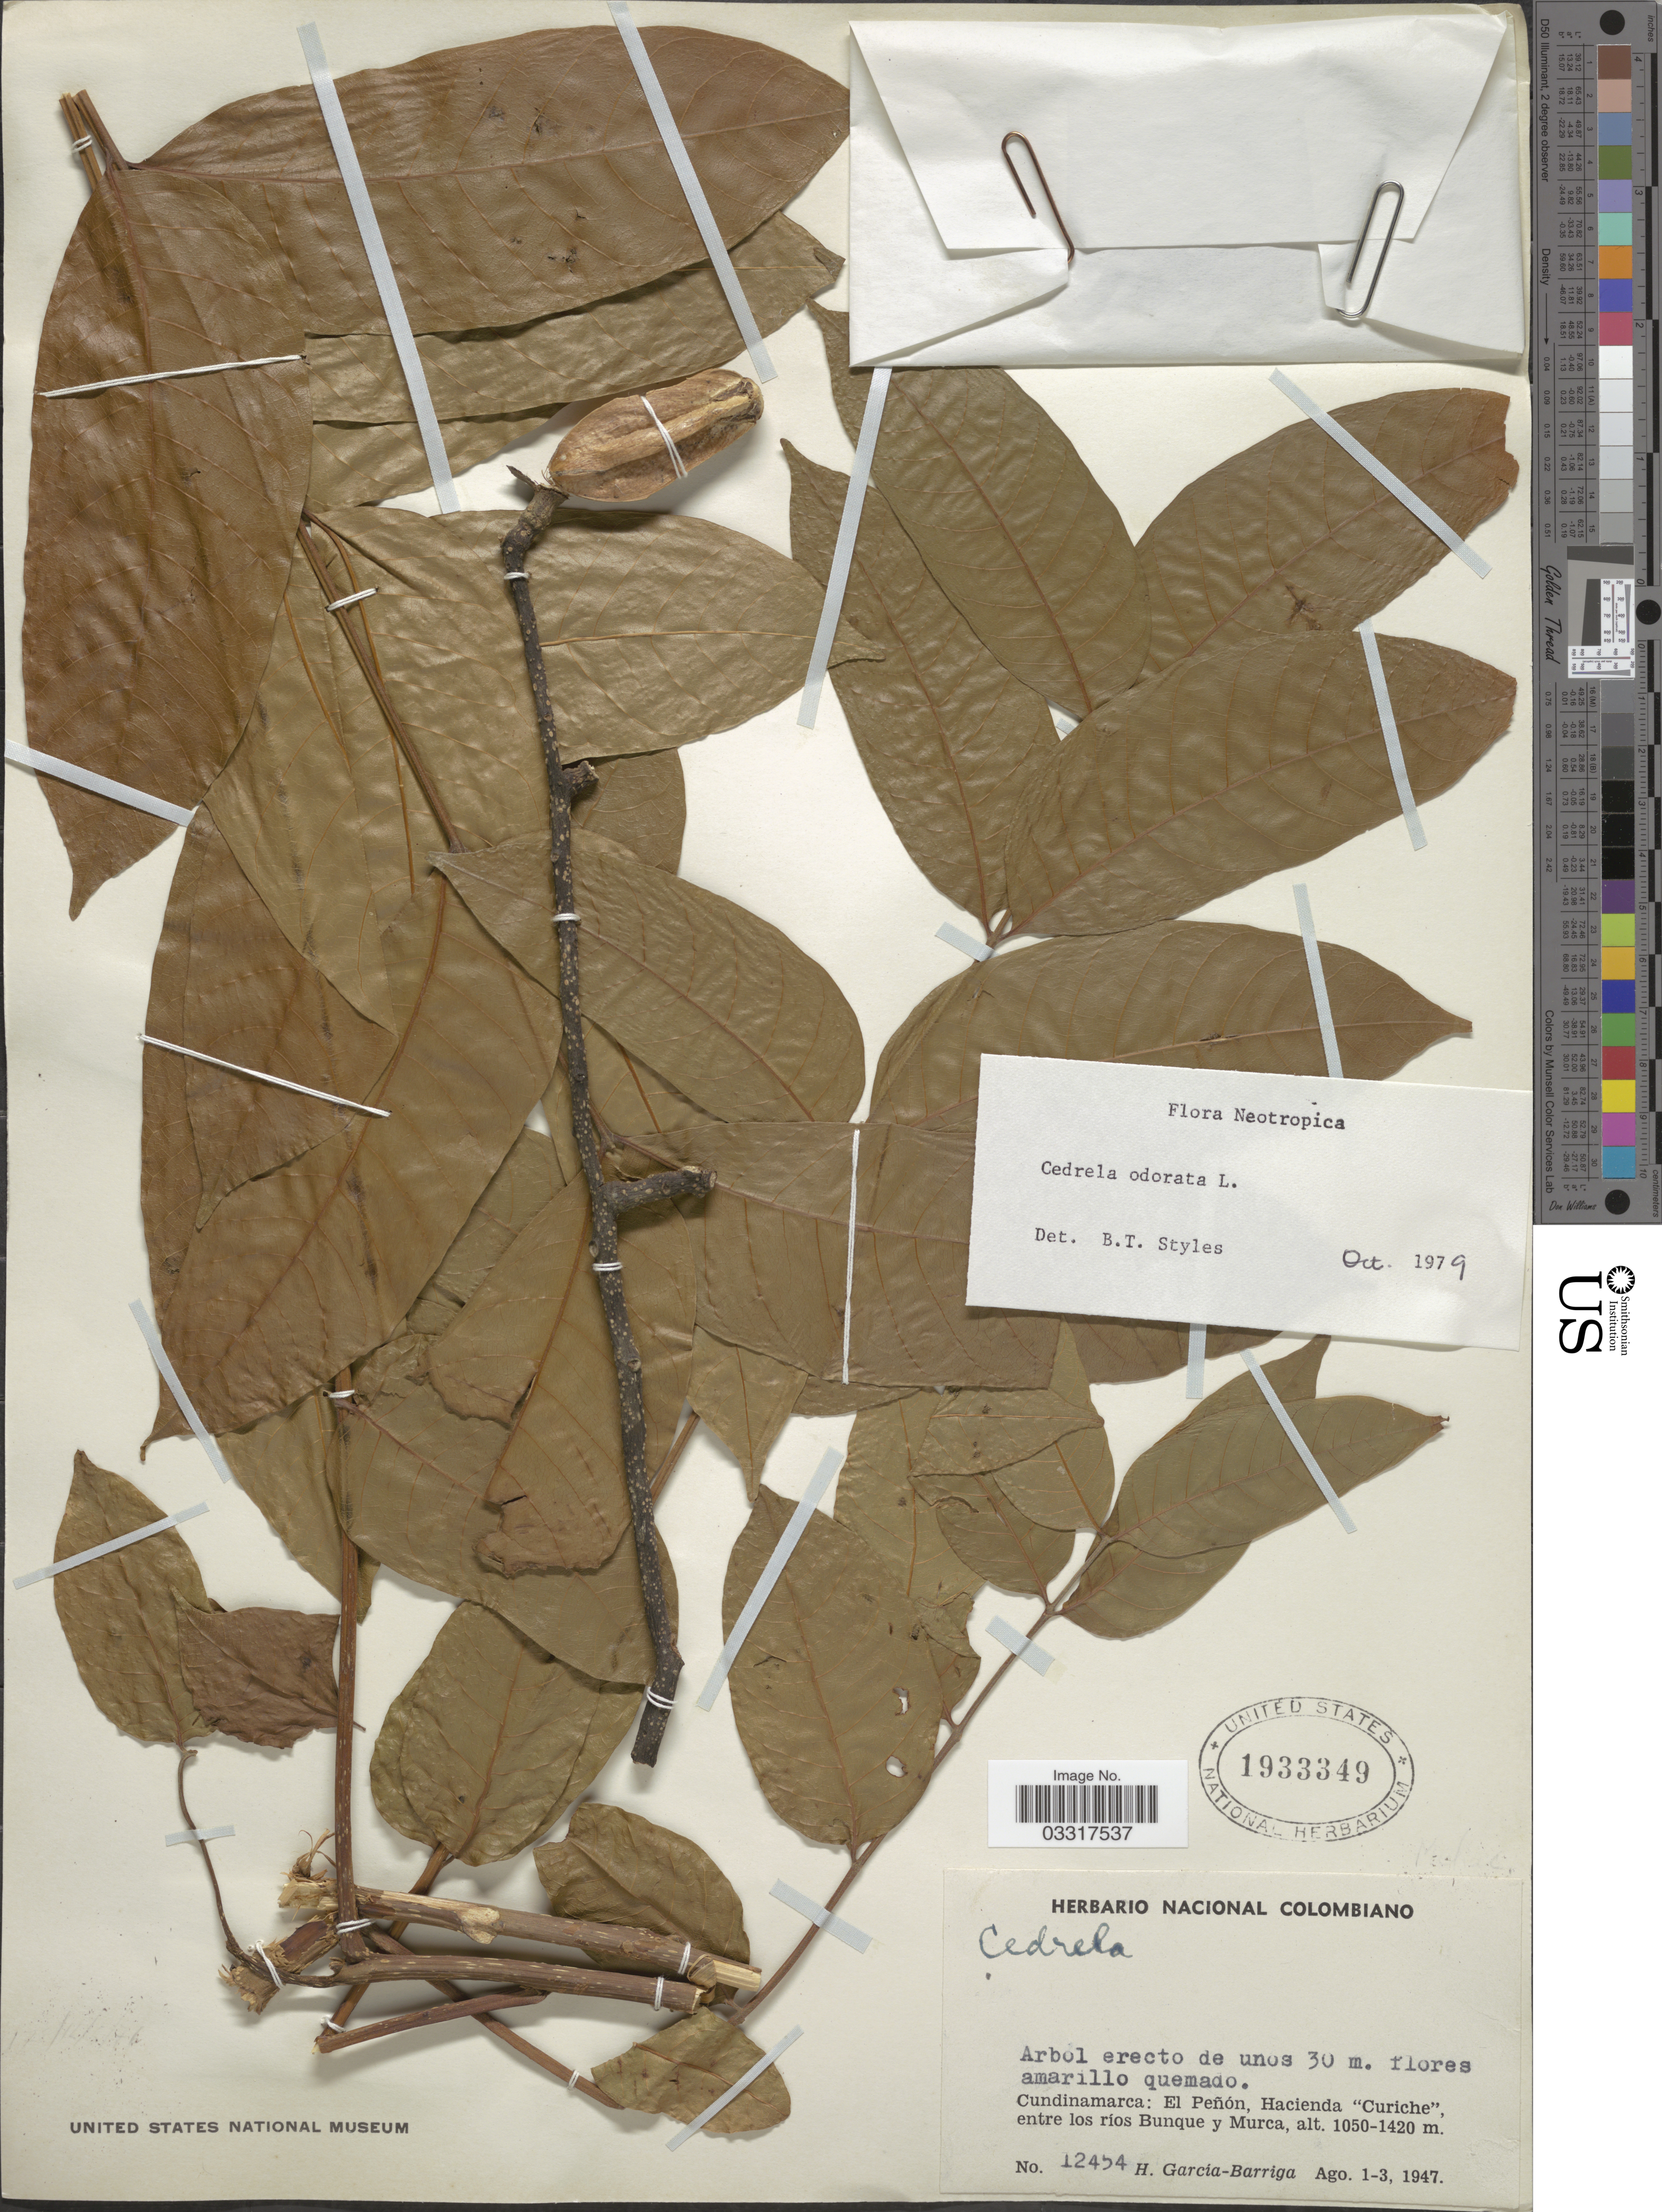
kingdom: Plantae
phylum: Tracheophyta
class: Magnoliopsida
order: Sapindales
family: Meliaceae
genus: Cedrela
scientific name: Cedrela odorata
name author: L.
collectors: H. García Barriga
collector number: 12454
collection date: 1947-08-01/1947-08-03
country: Colombia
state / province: Cundinamarca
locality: El Peñon, Hacienda "Curiche", entre los ríos Bunque y Murca.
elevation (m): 1050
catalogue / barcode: US 1933349